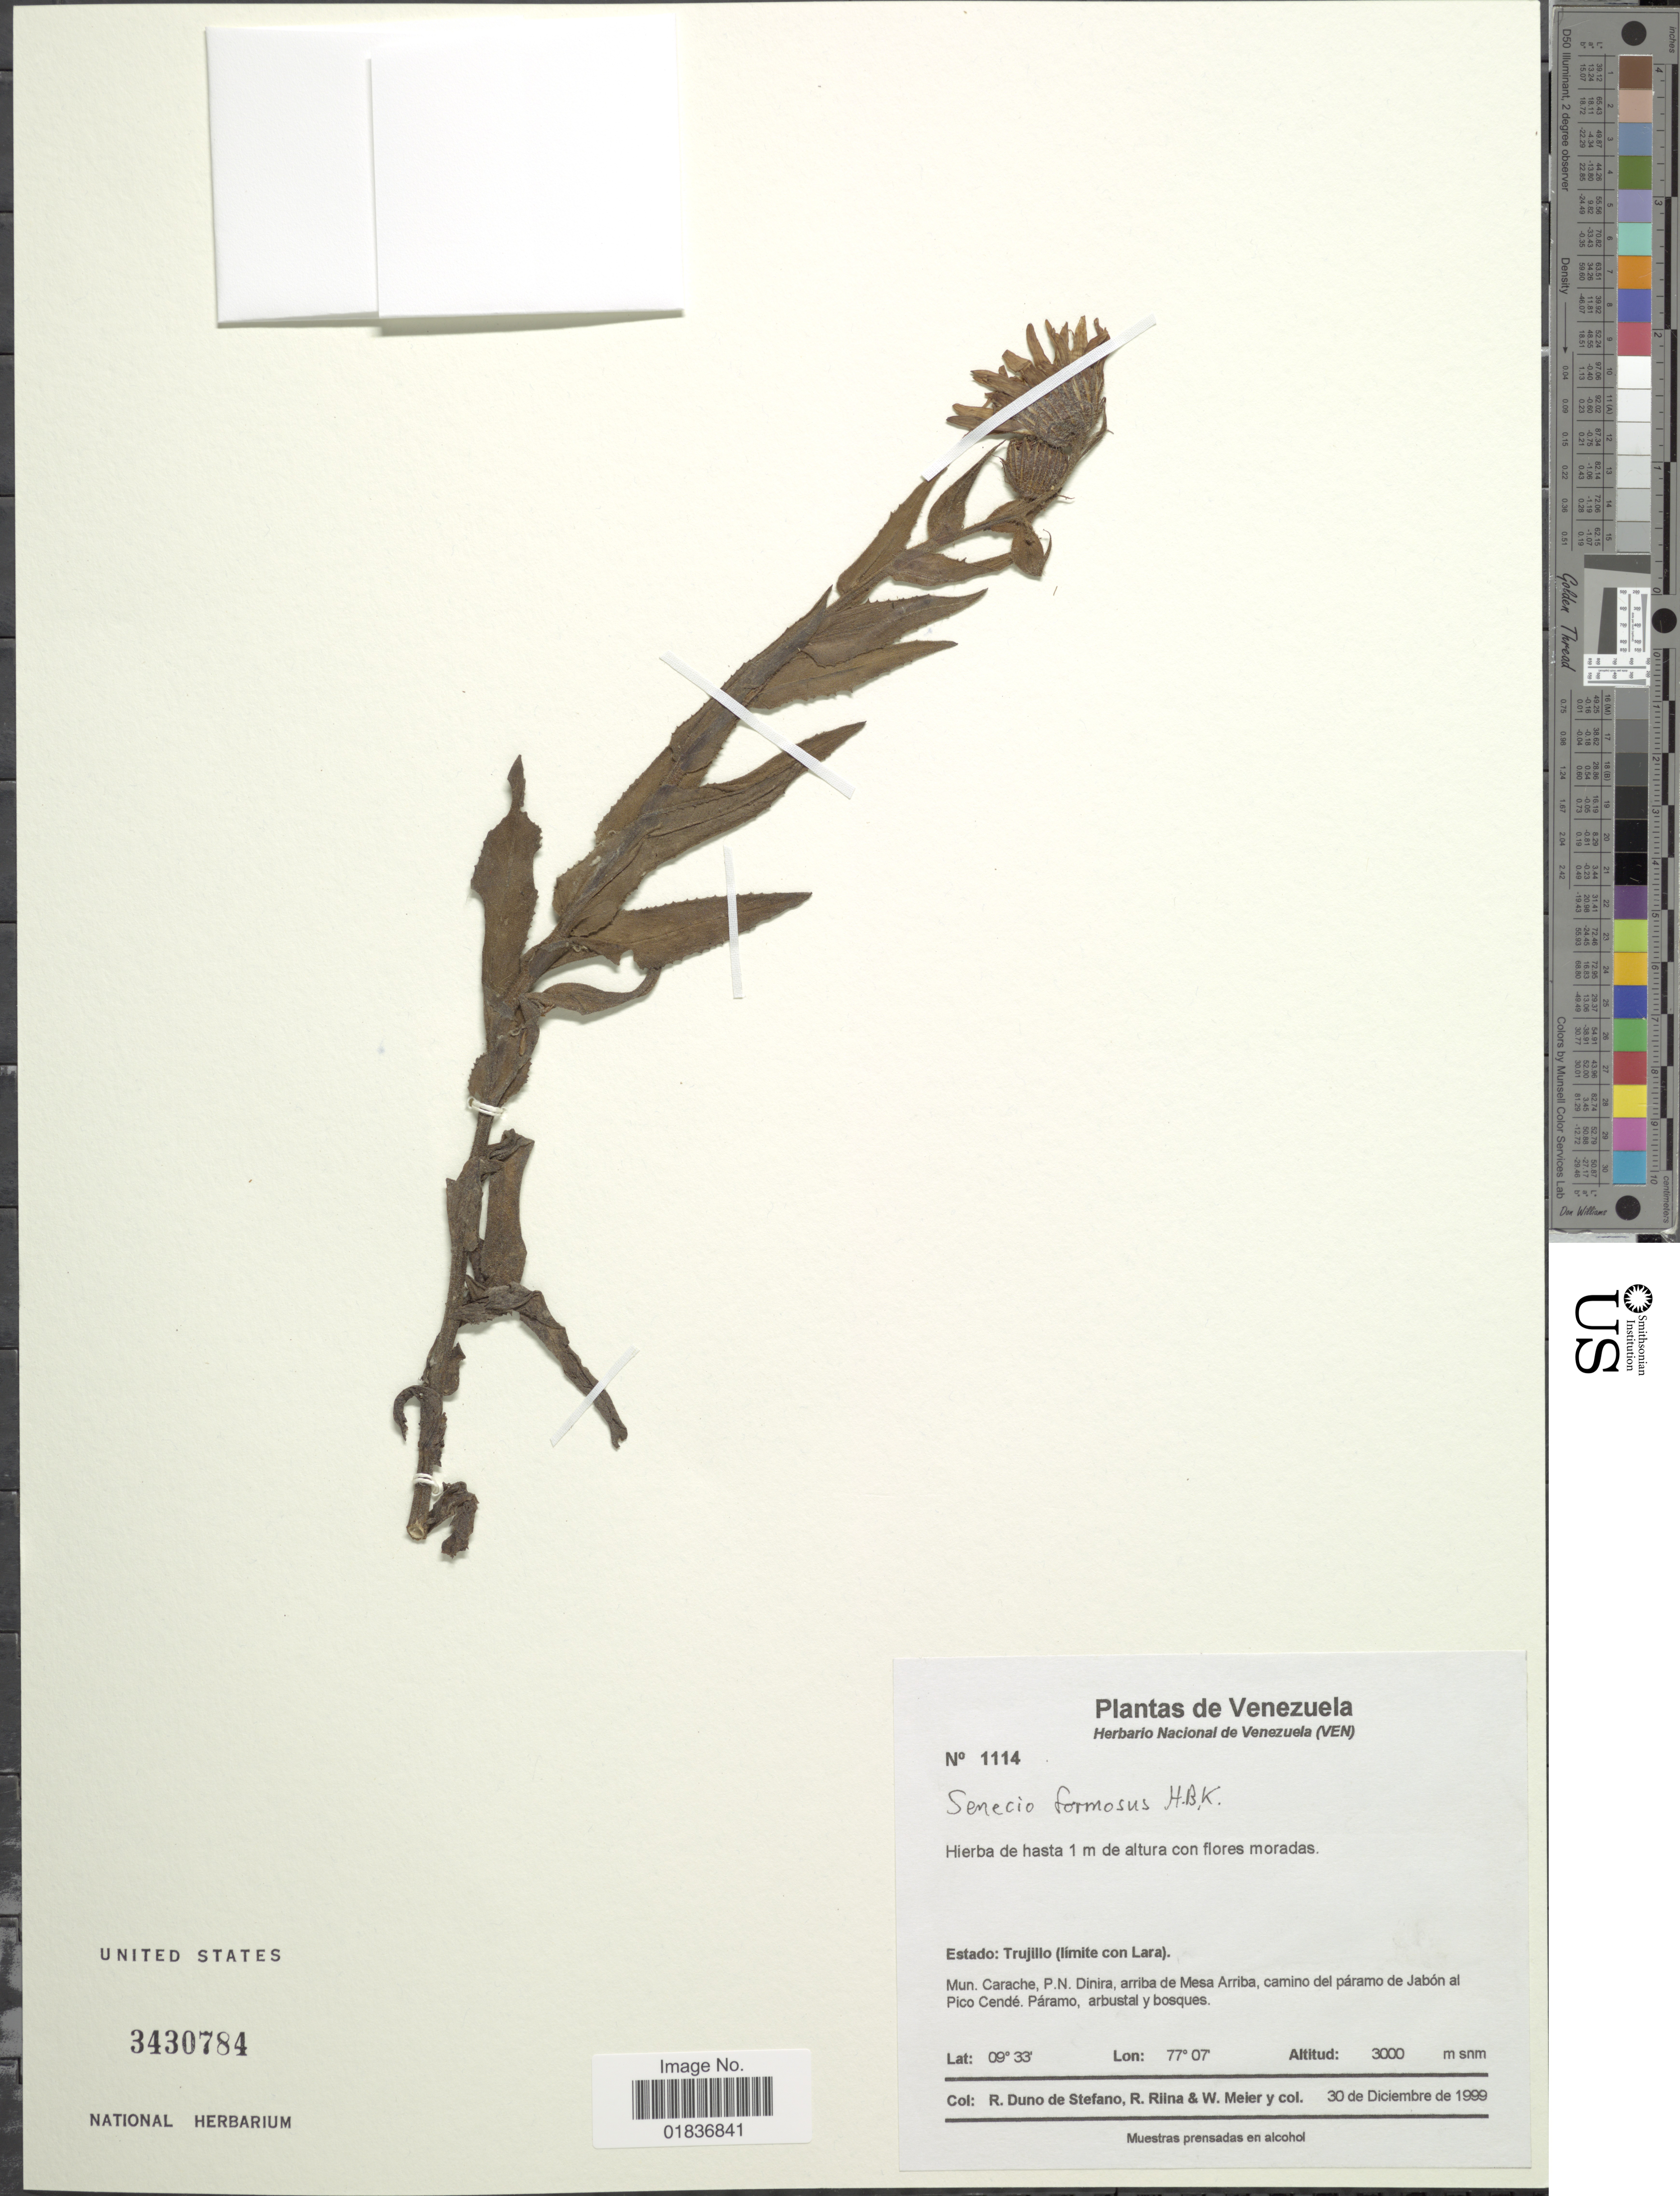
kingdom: Plantae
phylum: Tracheophyta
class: Magnoliopsida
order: Asterales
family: Asteraceae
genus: Senecio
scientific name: Senecio wedglacialis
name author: Cuatrec.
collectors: R. Duno de Stefano, R. Riina & W. Meier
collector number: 1114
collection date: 1999-12-30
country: Venezuela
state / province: Trujillo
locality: Estado: Trujillo (limite con Lara). Mun. Carache, P. N. Dinira, arriba de Mesa Arriba, camino del paramo de Jabon al Pico Cende.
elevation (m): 3000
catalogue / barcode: US 3430784